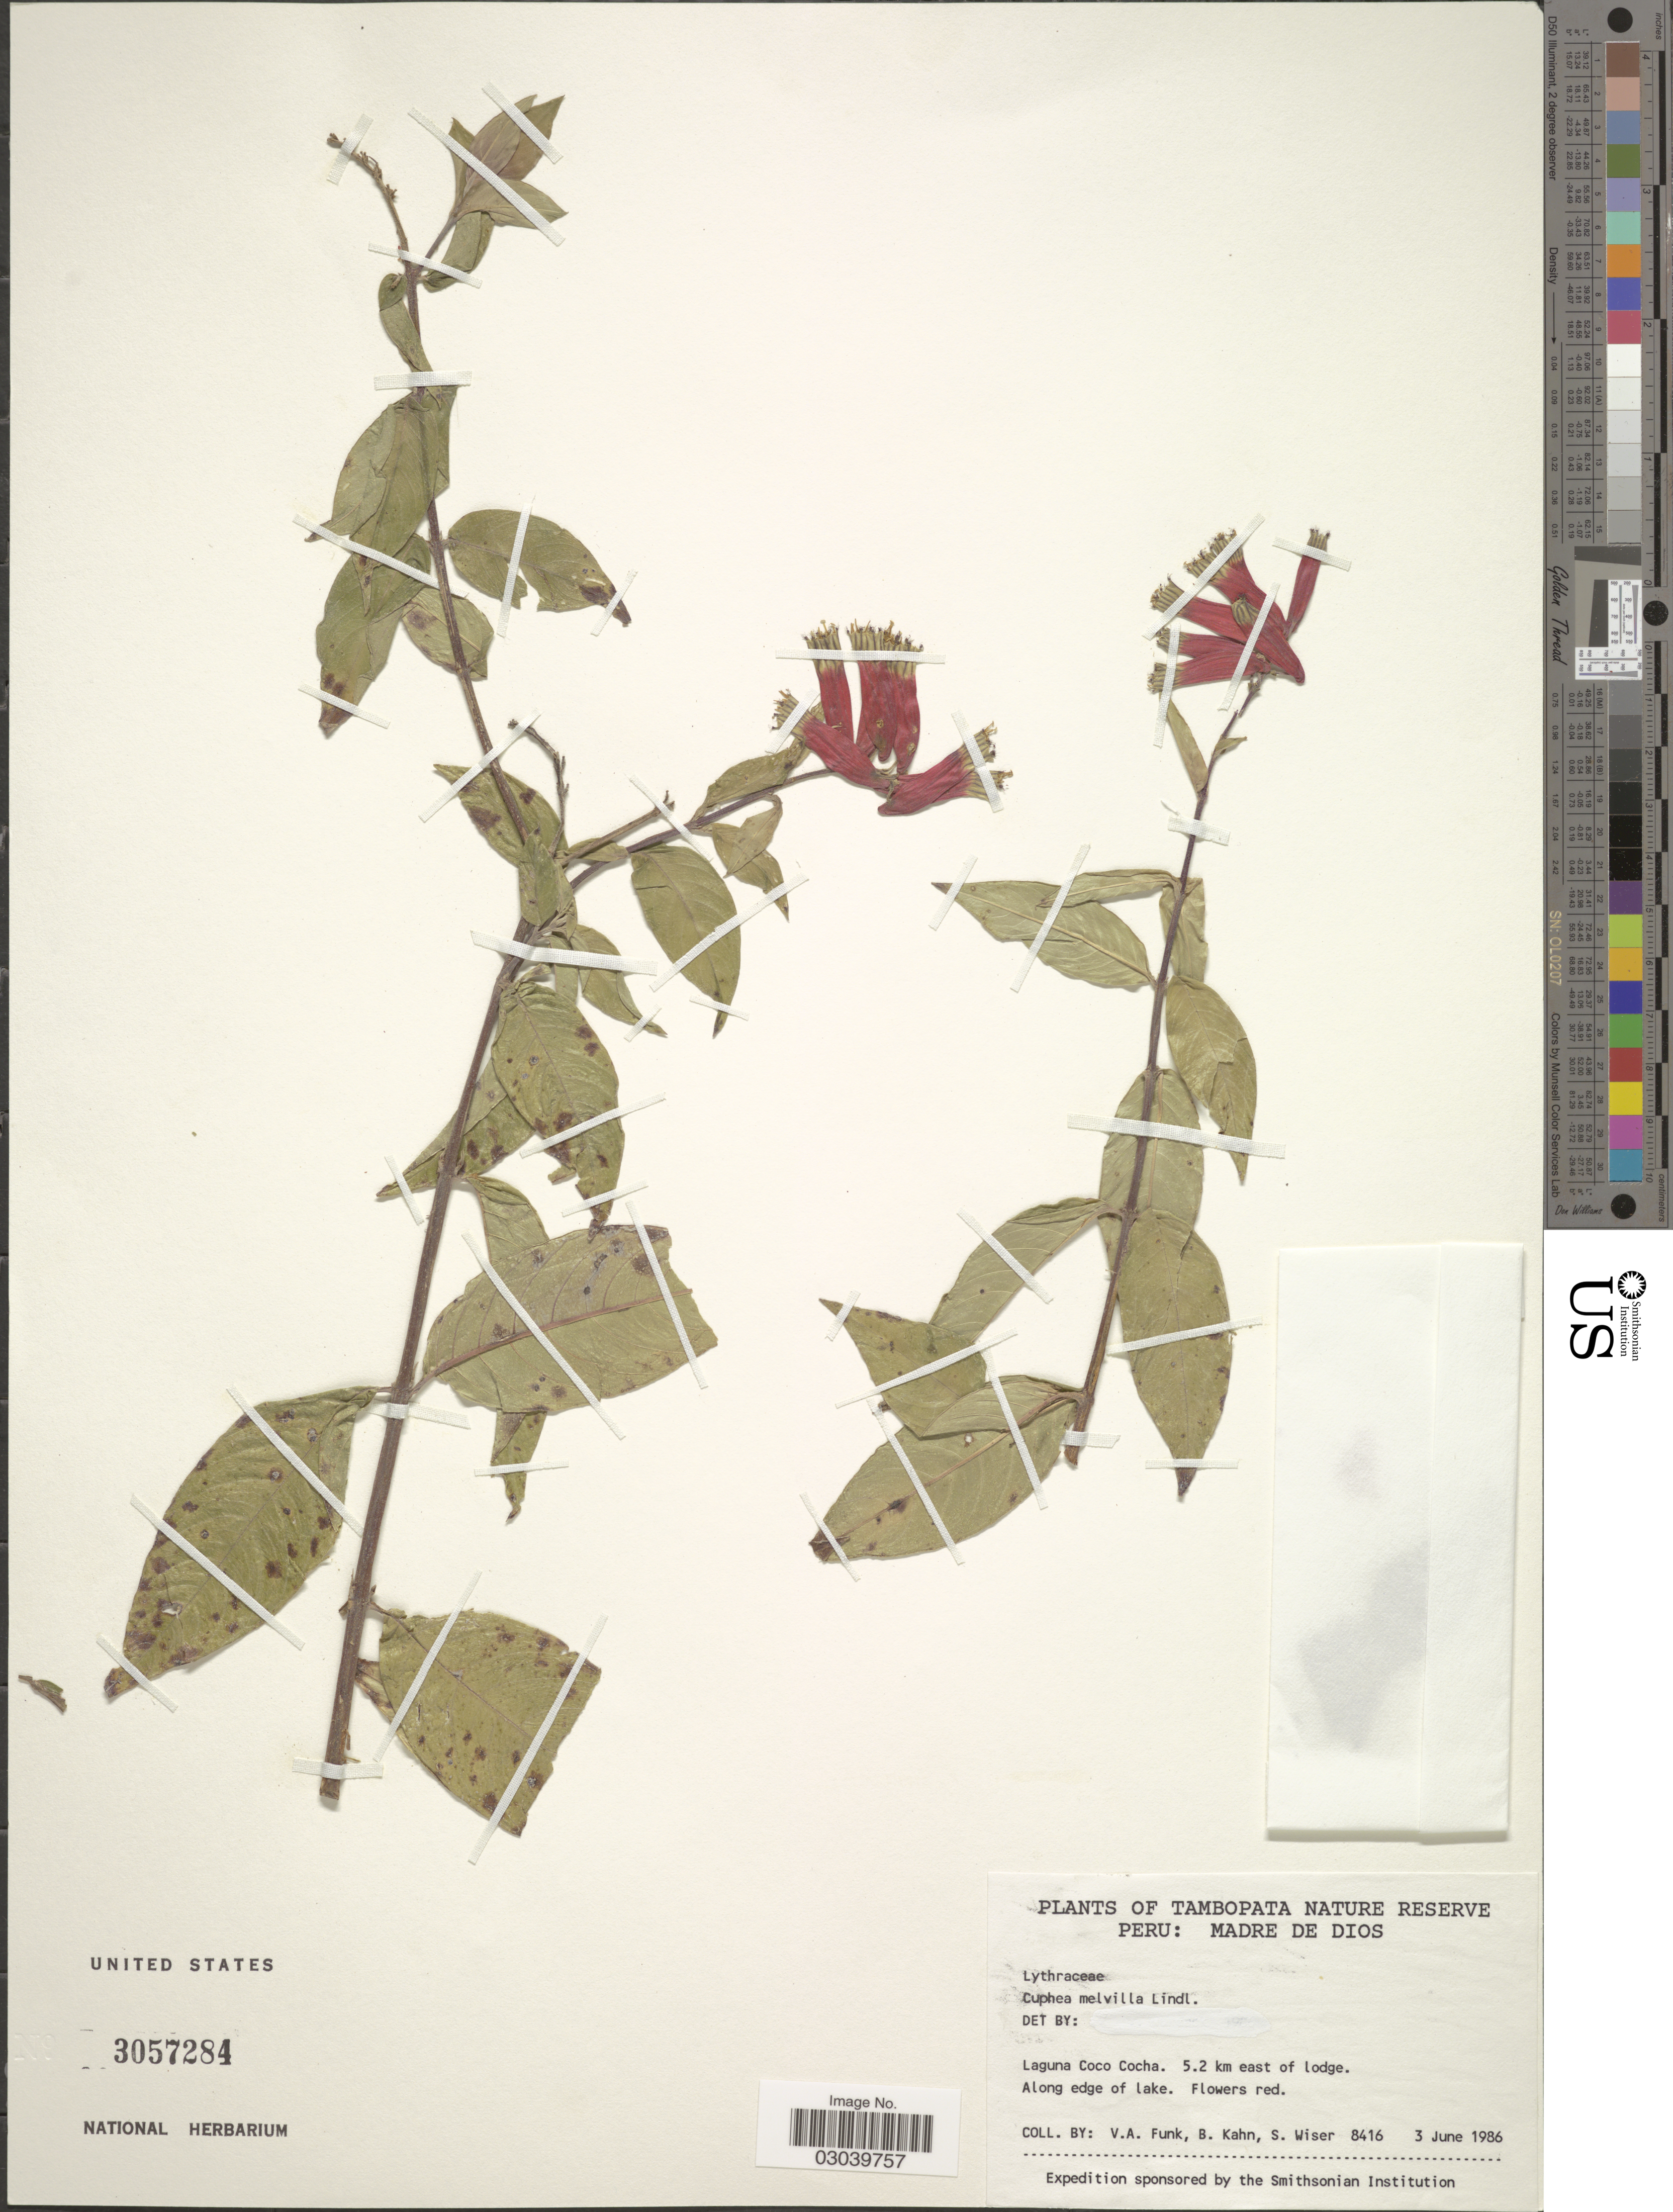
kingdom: Plantae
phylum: Tracheophyta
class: Magnoliopsida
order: Myrtales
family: Lythraceae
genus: Cuphea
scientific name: Cuphea melvilla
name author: Lindl.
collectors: V. Funk, B. Kahn & S. Wiser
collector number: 8416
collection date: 1986-06-03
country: Peru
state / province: Madre de Dios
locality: Tambopata Nature Reserve. Laguna Coco Cocha. 5.2 km east of lodge. Along edge of lake.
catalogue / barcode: US 3057284